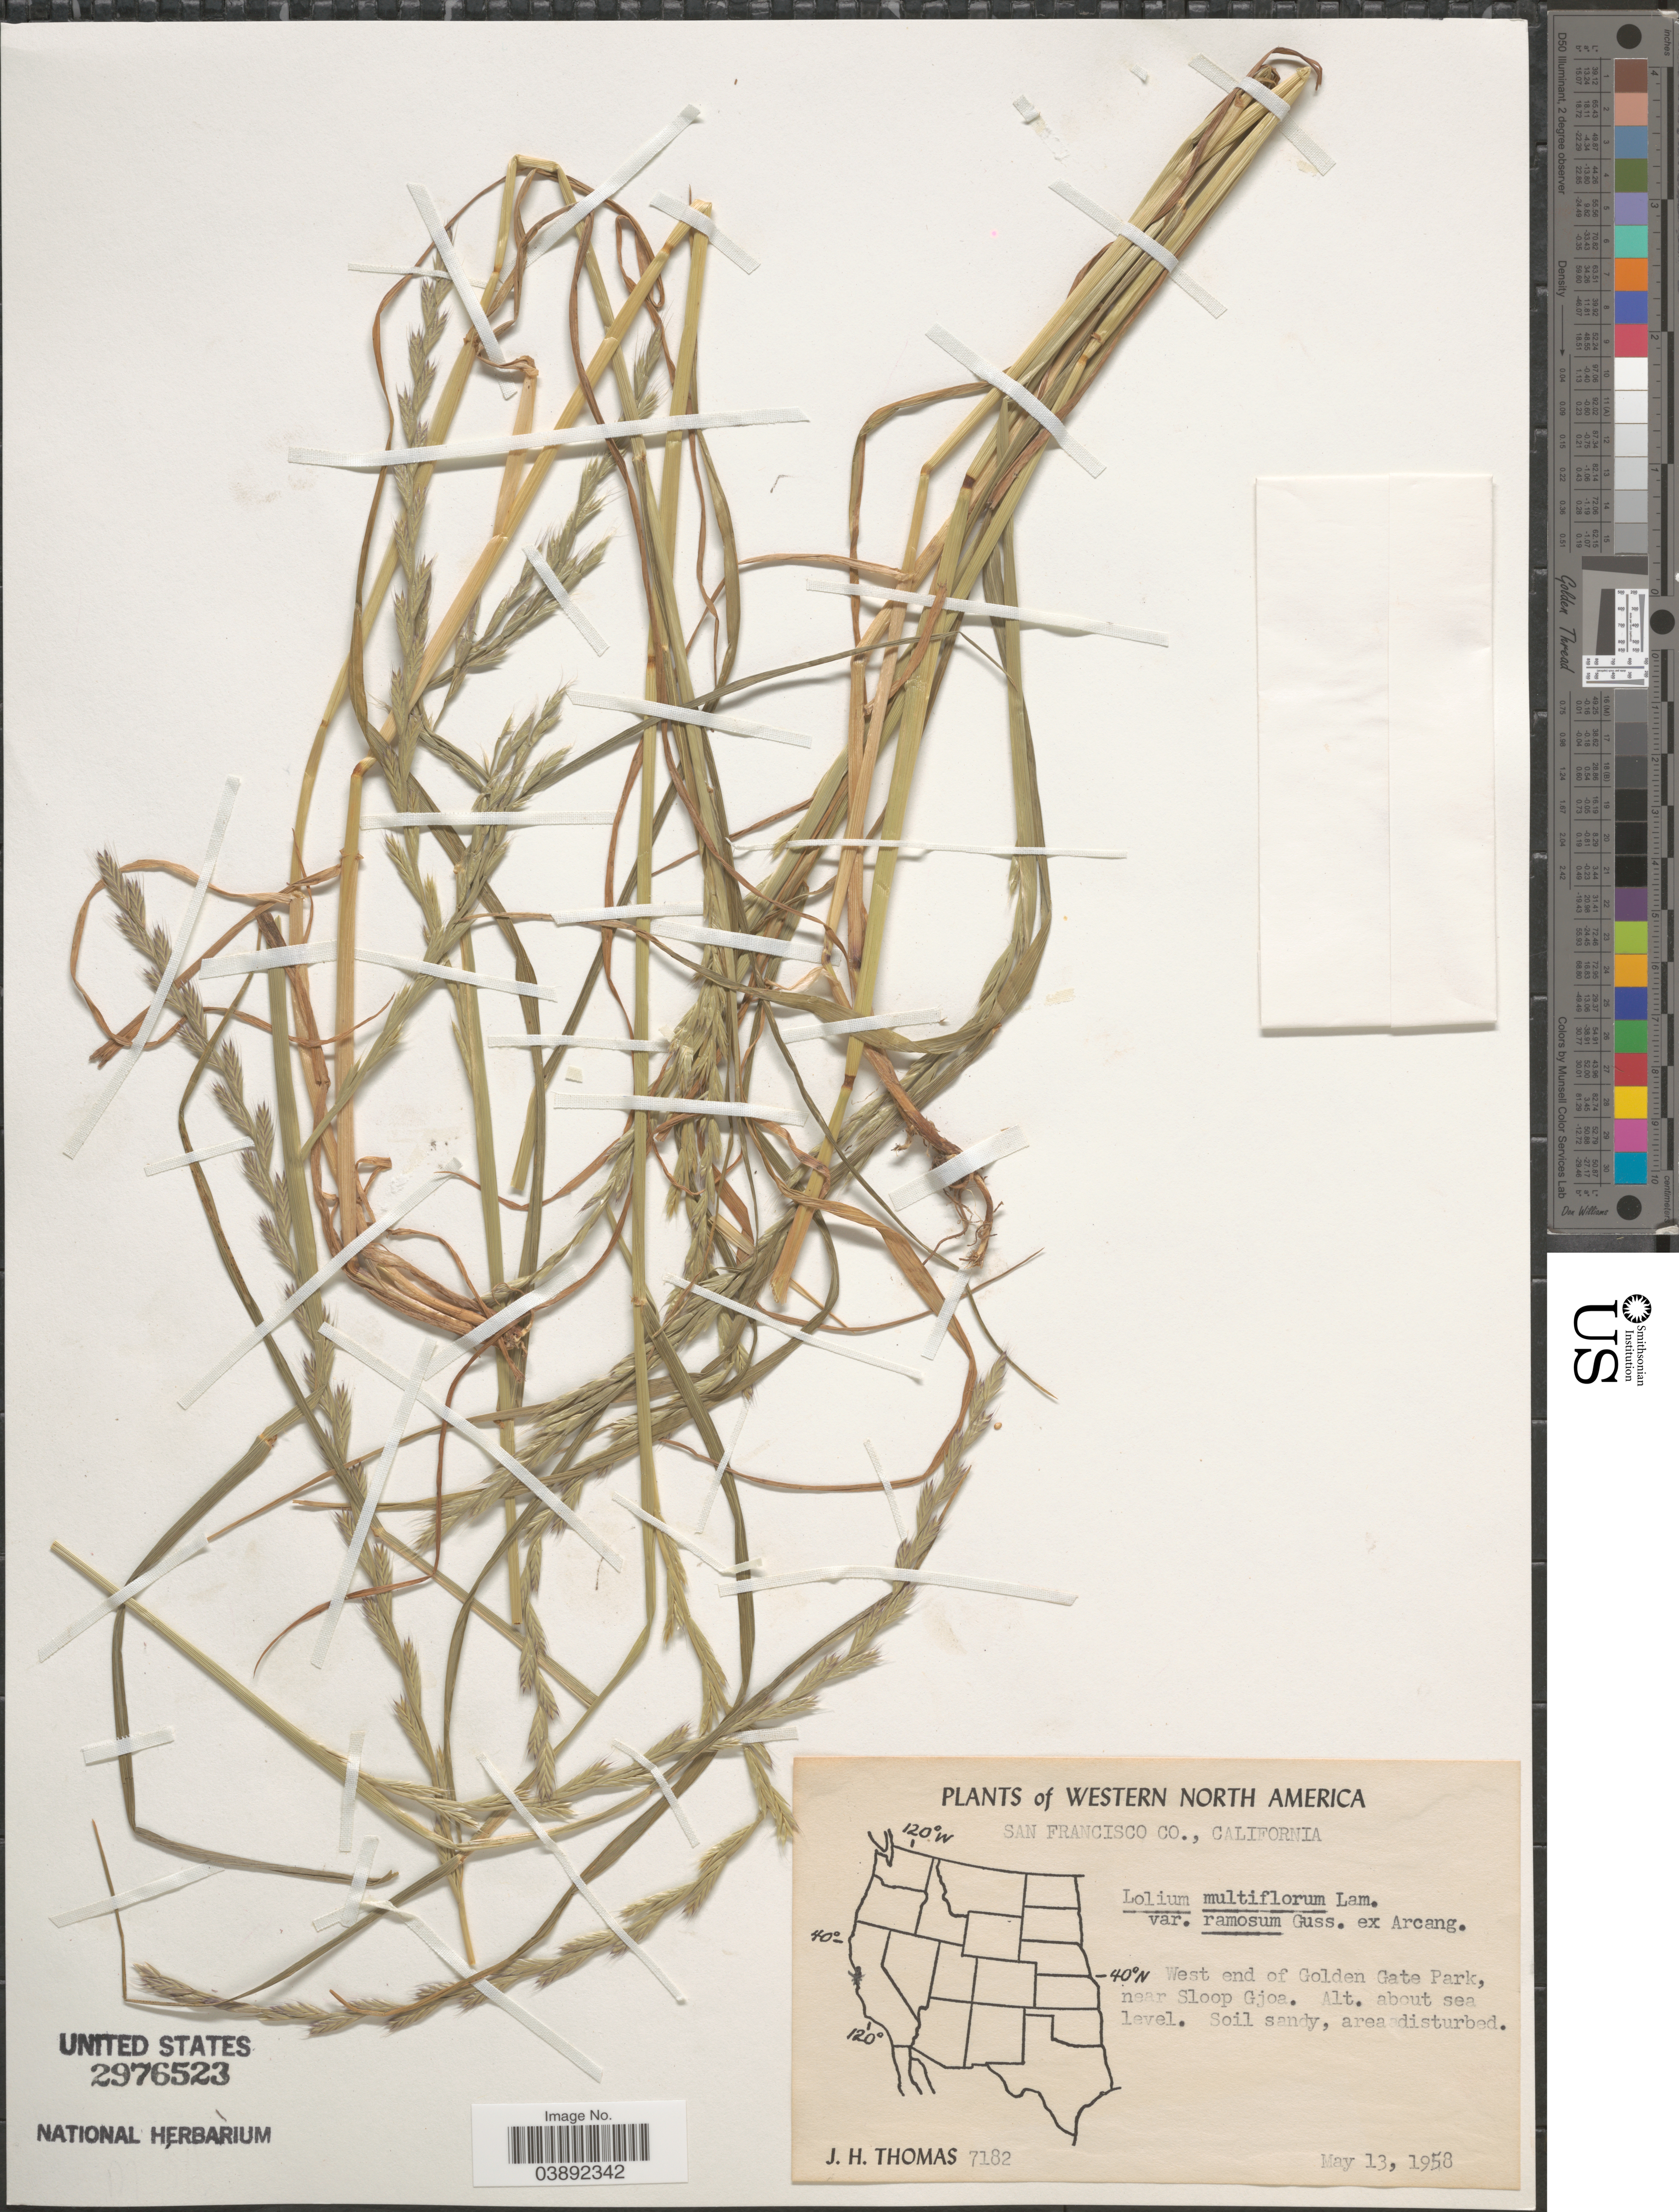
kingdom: Plantae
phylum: Tracheophyta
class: Liliopsida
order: Poales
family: Poaceae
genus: Lolium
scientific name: Lolium multiflorum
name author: Lam.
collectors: J. H. Thomas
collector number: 7182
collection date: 1958-05-13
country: United States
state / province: California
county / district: San Francisco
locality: Western North America. San Francisco Co. West end of Golden Gate Park, near Sloop Gjoa.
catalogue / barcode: US 2976523